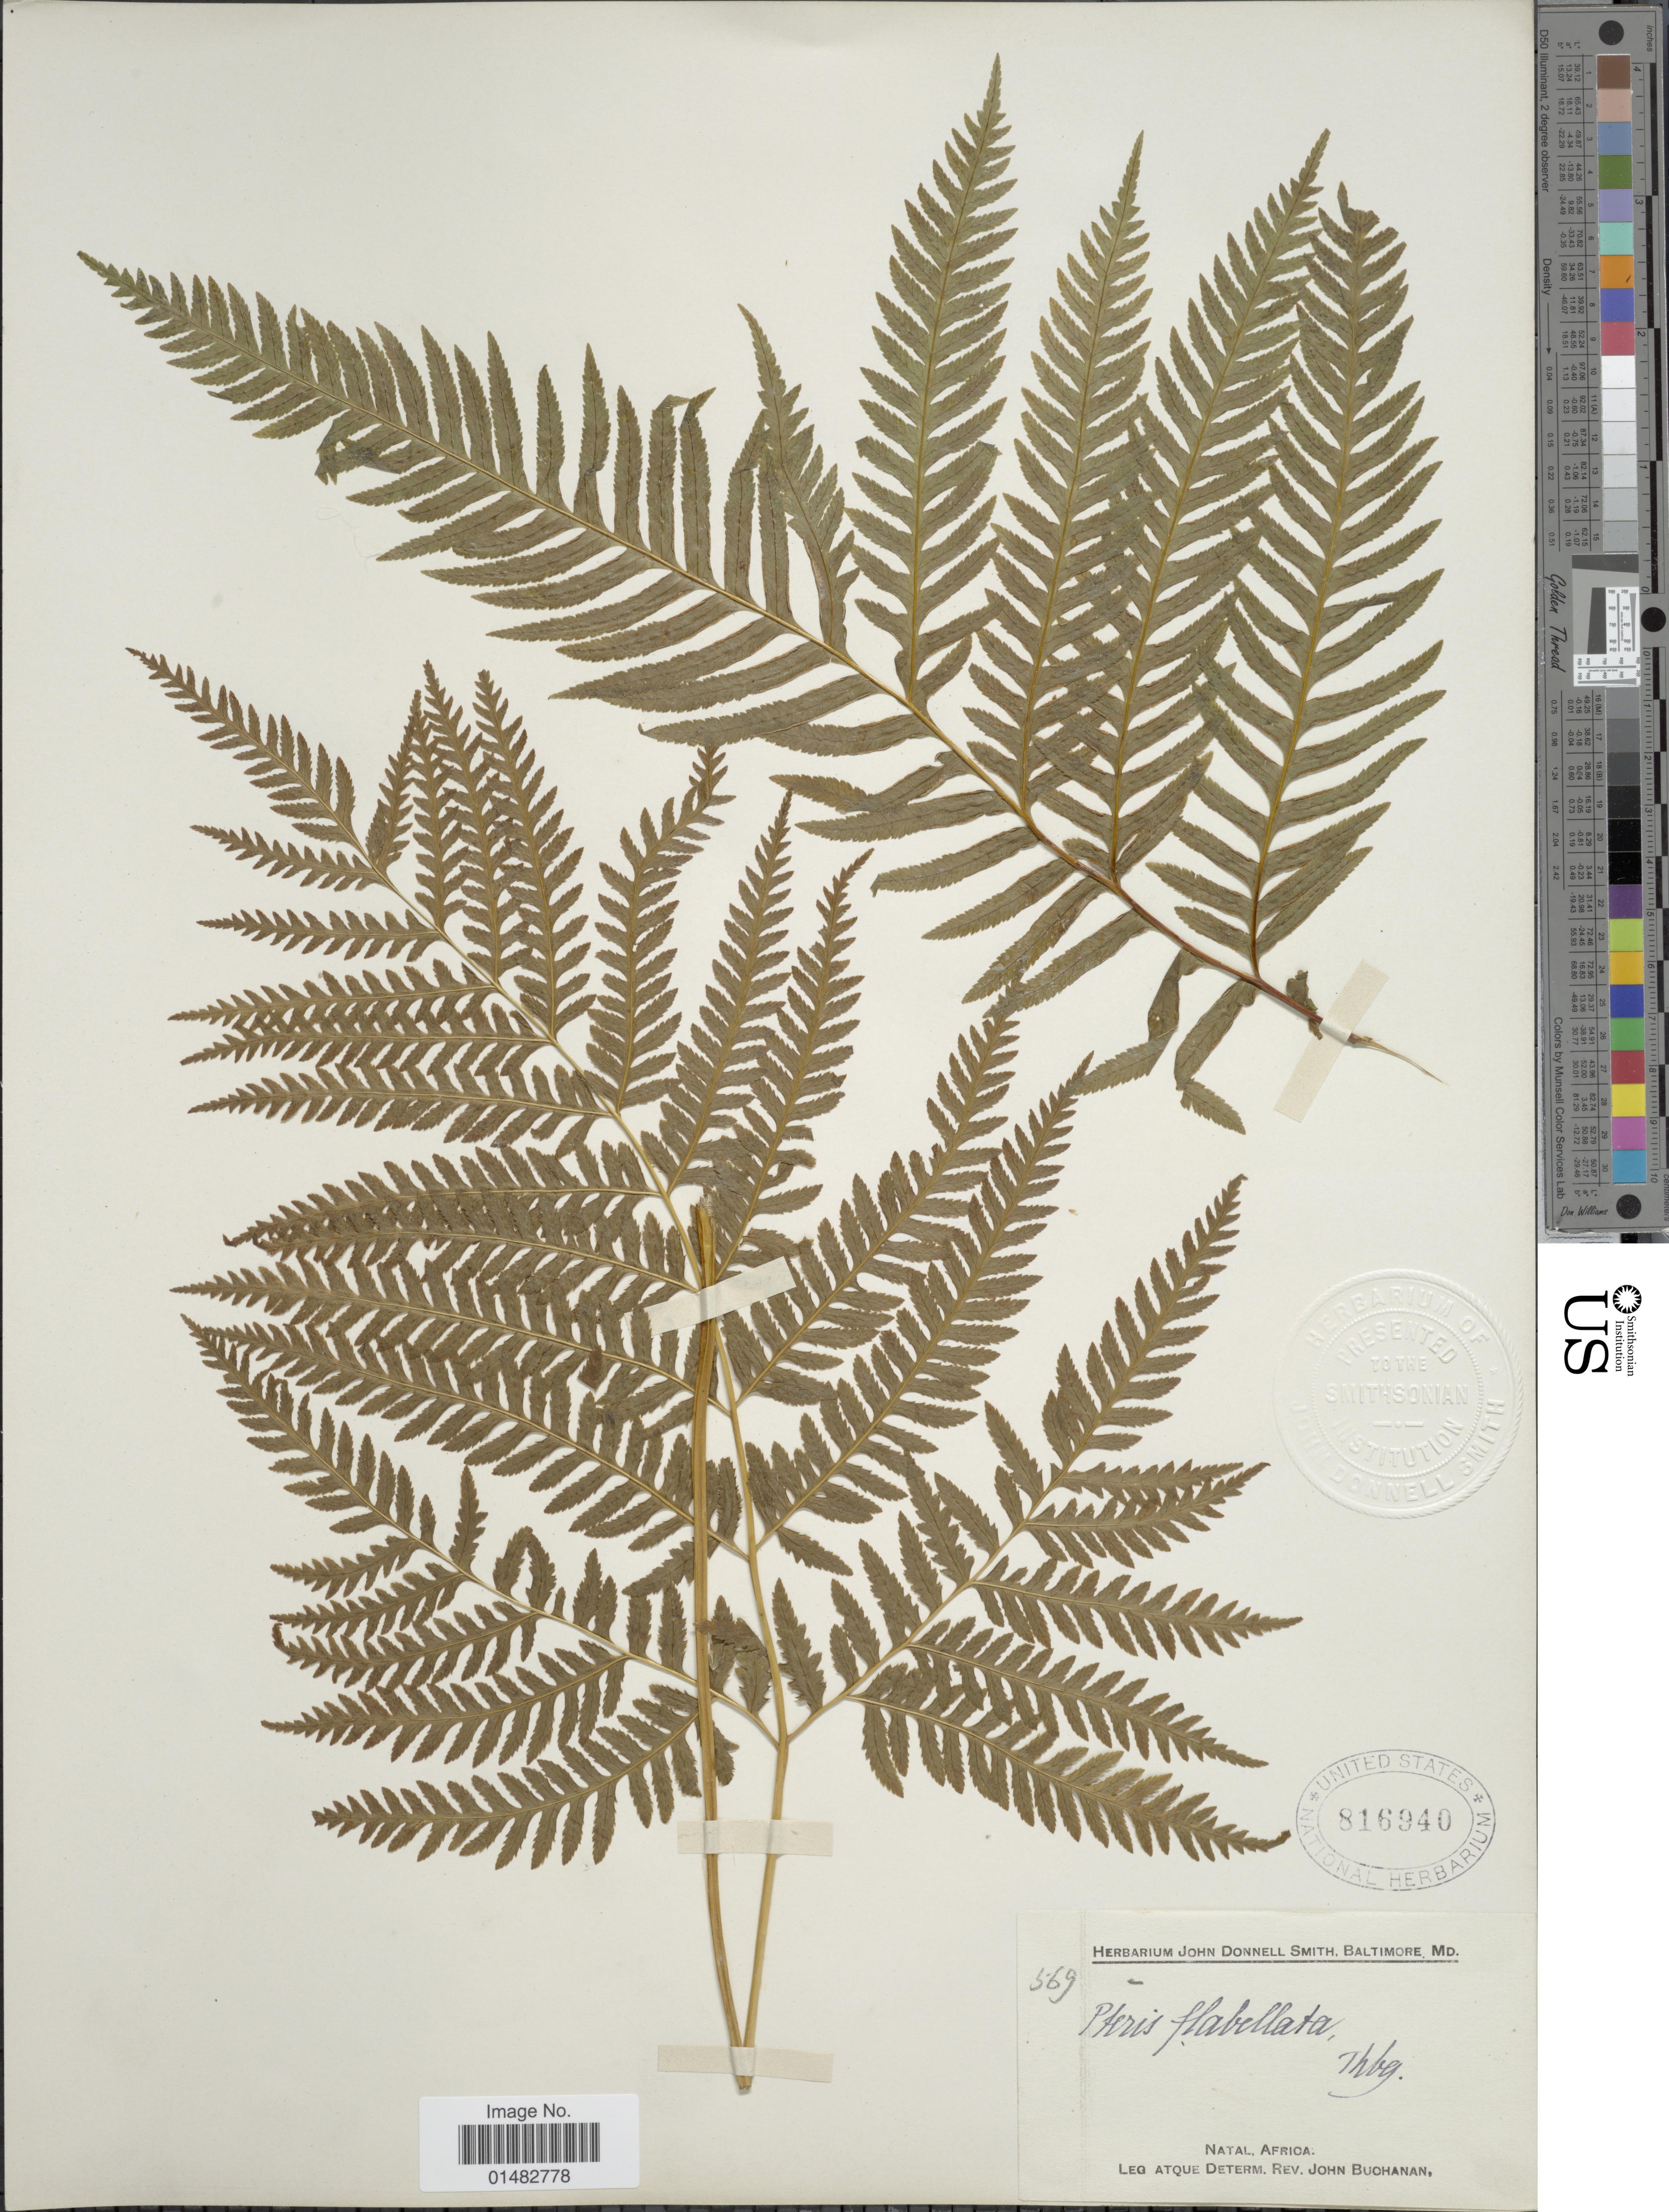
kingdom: Plantae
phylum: Tracheophyta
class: Polypodiopsida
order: Polypodiales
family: Pteridaceae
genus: Pteris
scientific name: Pteris dentata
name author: Forssk.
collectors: J. Buchanan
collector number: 569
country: South Africa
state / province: KwaZulu-Natal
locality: Natal, Africa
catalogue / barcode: US 816940